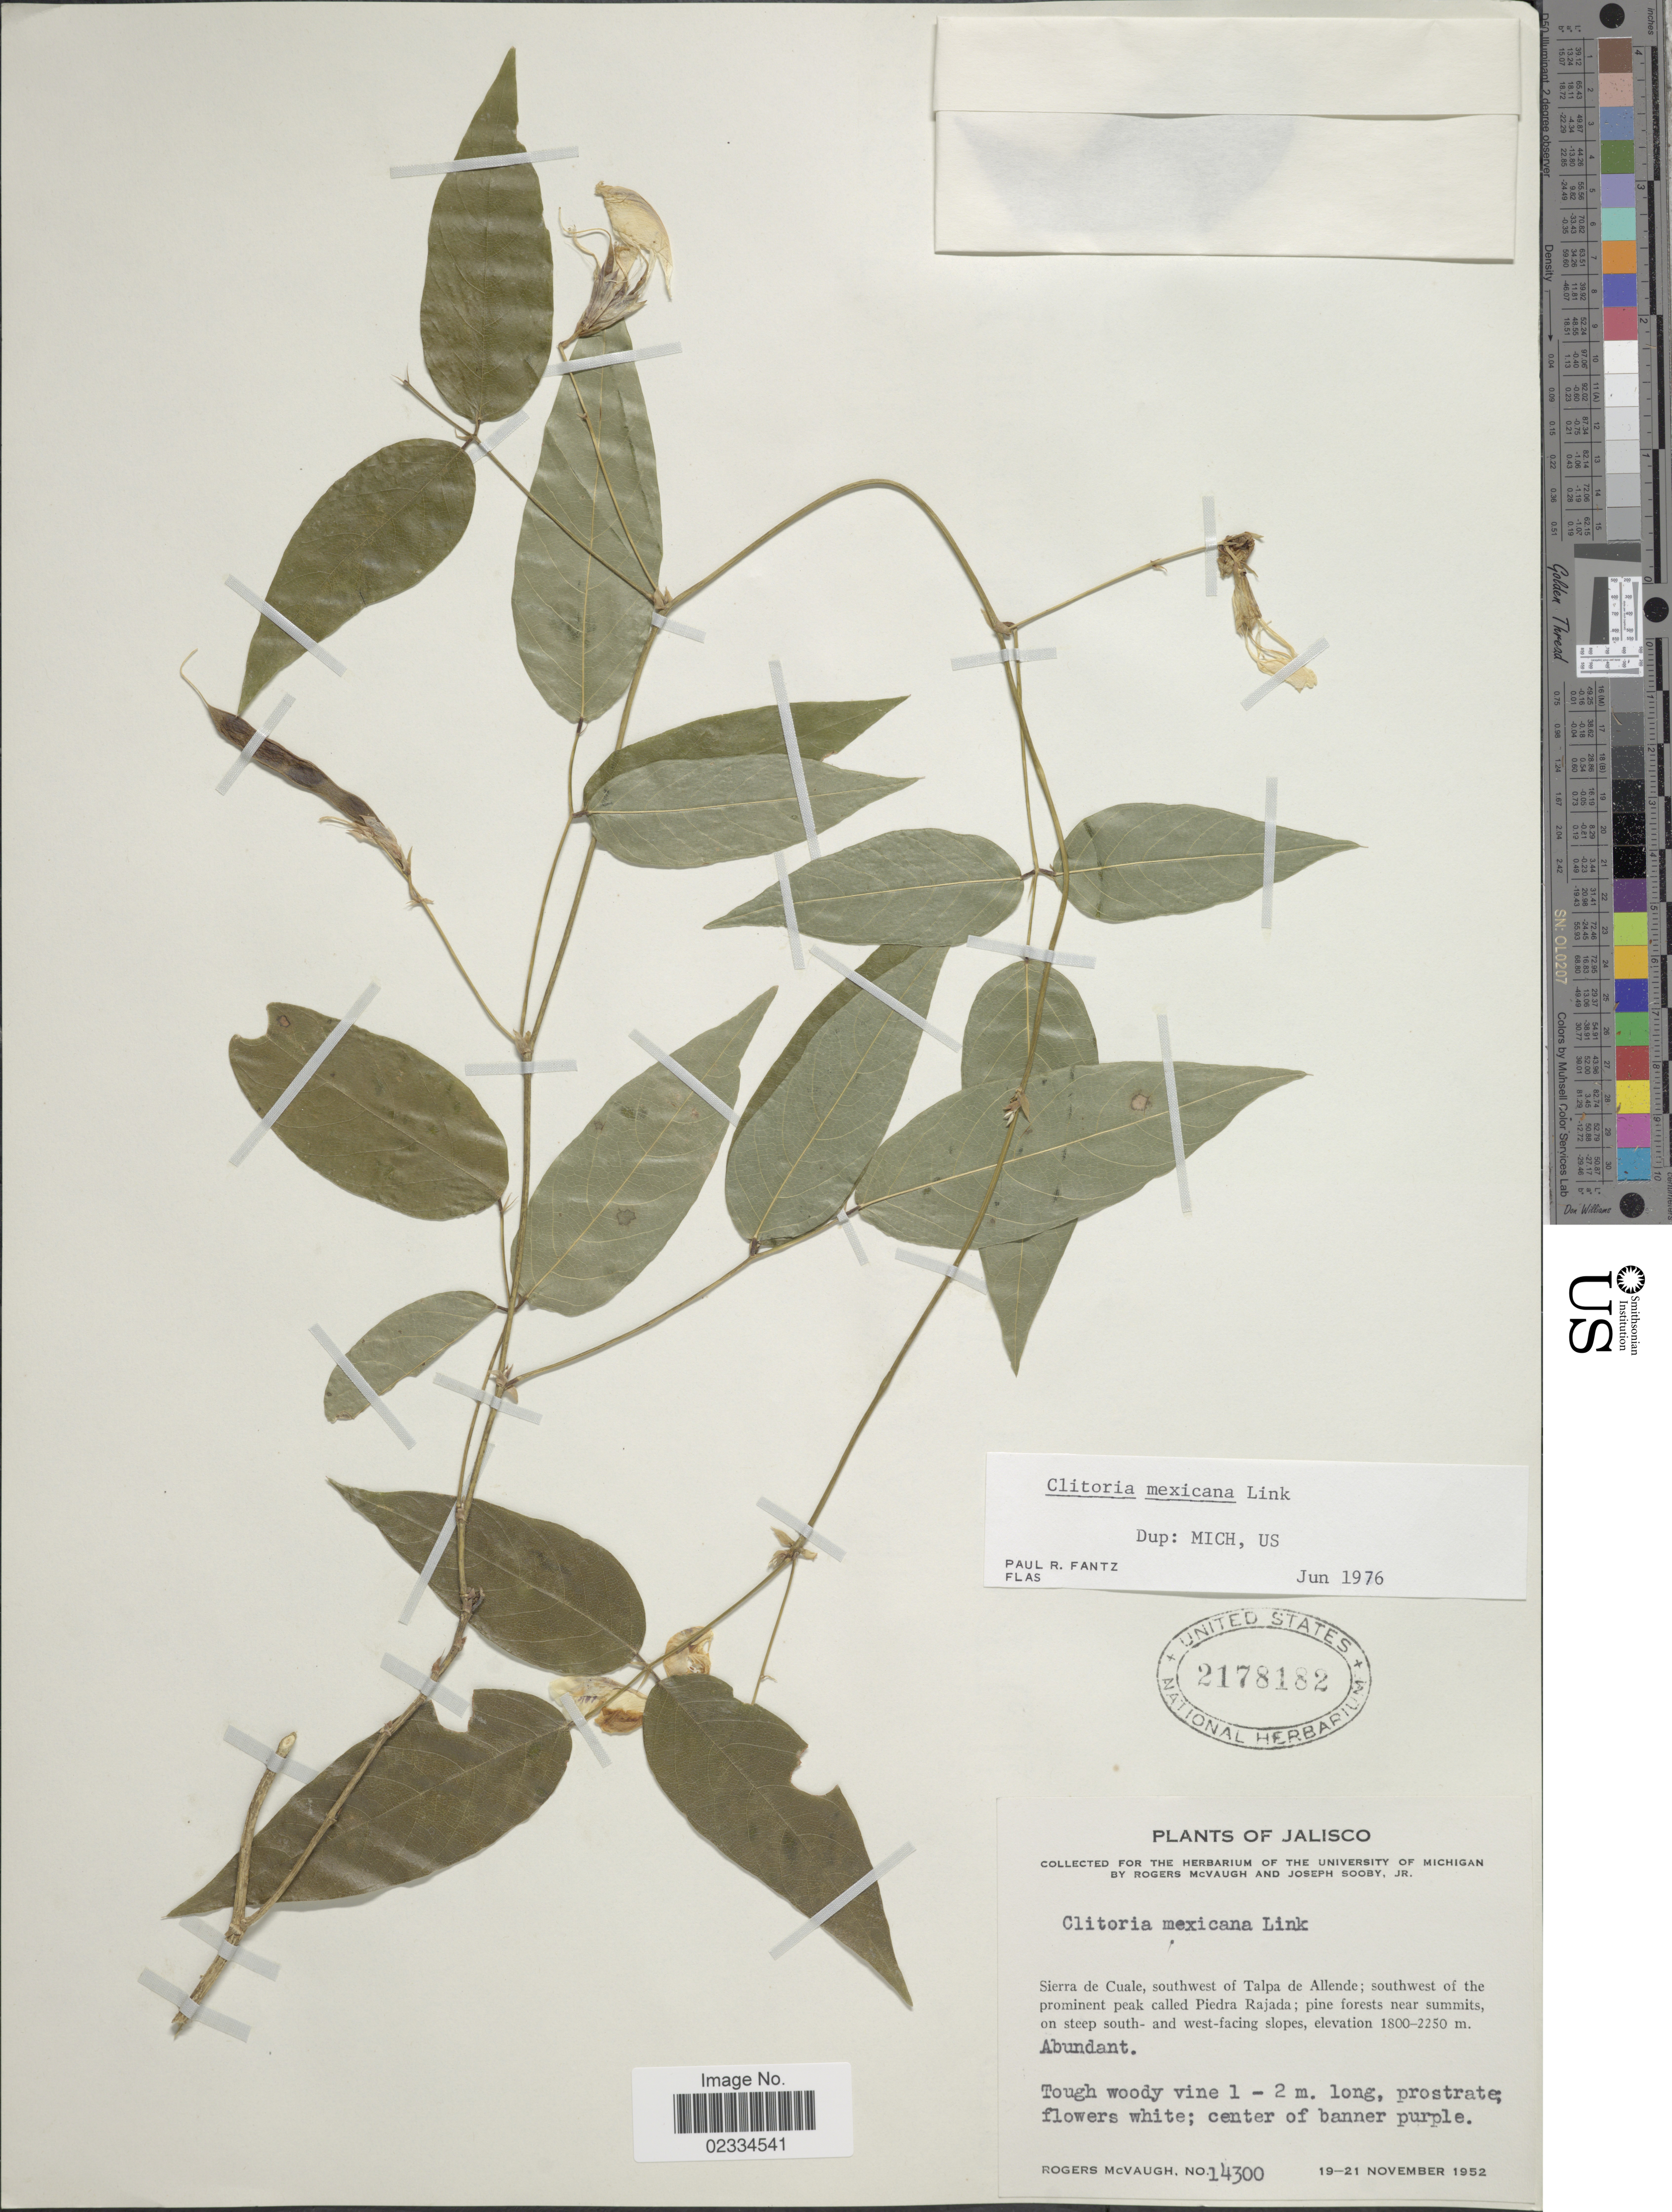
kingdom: Plantae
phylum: Tracheophyta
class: Magnoliopsida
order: Fabales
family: Fabaceae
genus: Clitoria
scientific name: Clitoria mexicana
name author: Link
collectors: R. McVaugh & J. Sooby Jr.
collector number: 14300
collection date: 1952-11-19/1952-11-21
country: Mexico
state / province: Jalisco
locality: Sierra de Cuale, southwest of Talpa de Allende, southwest of the prominent peak called Piedra Rajada, pine forests near summits, on steep south-and west-facing slopes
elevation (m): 1800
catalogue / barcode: US 2178182